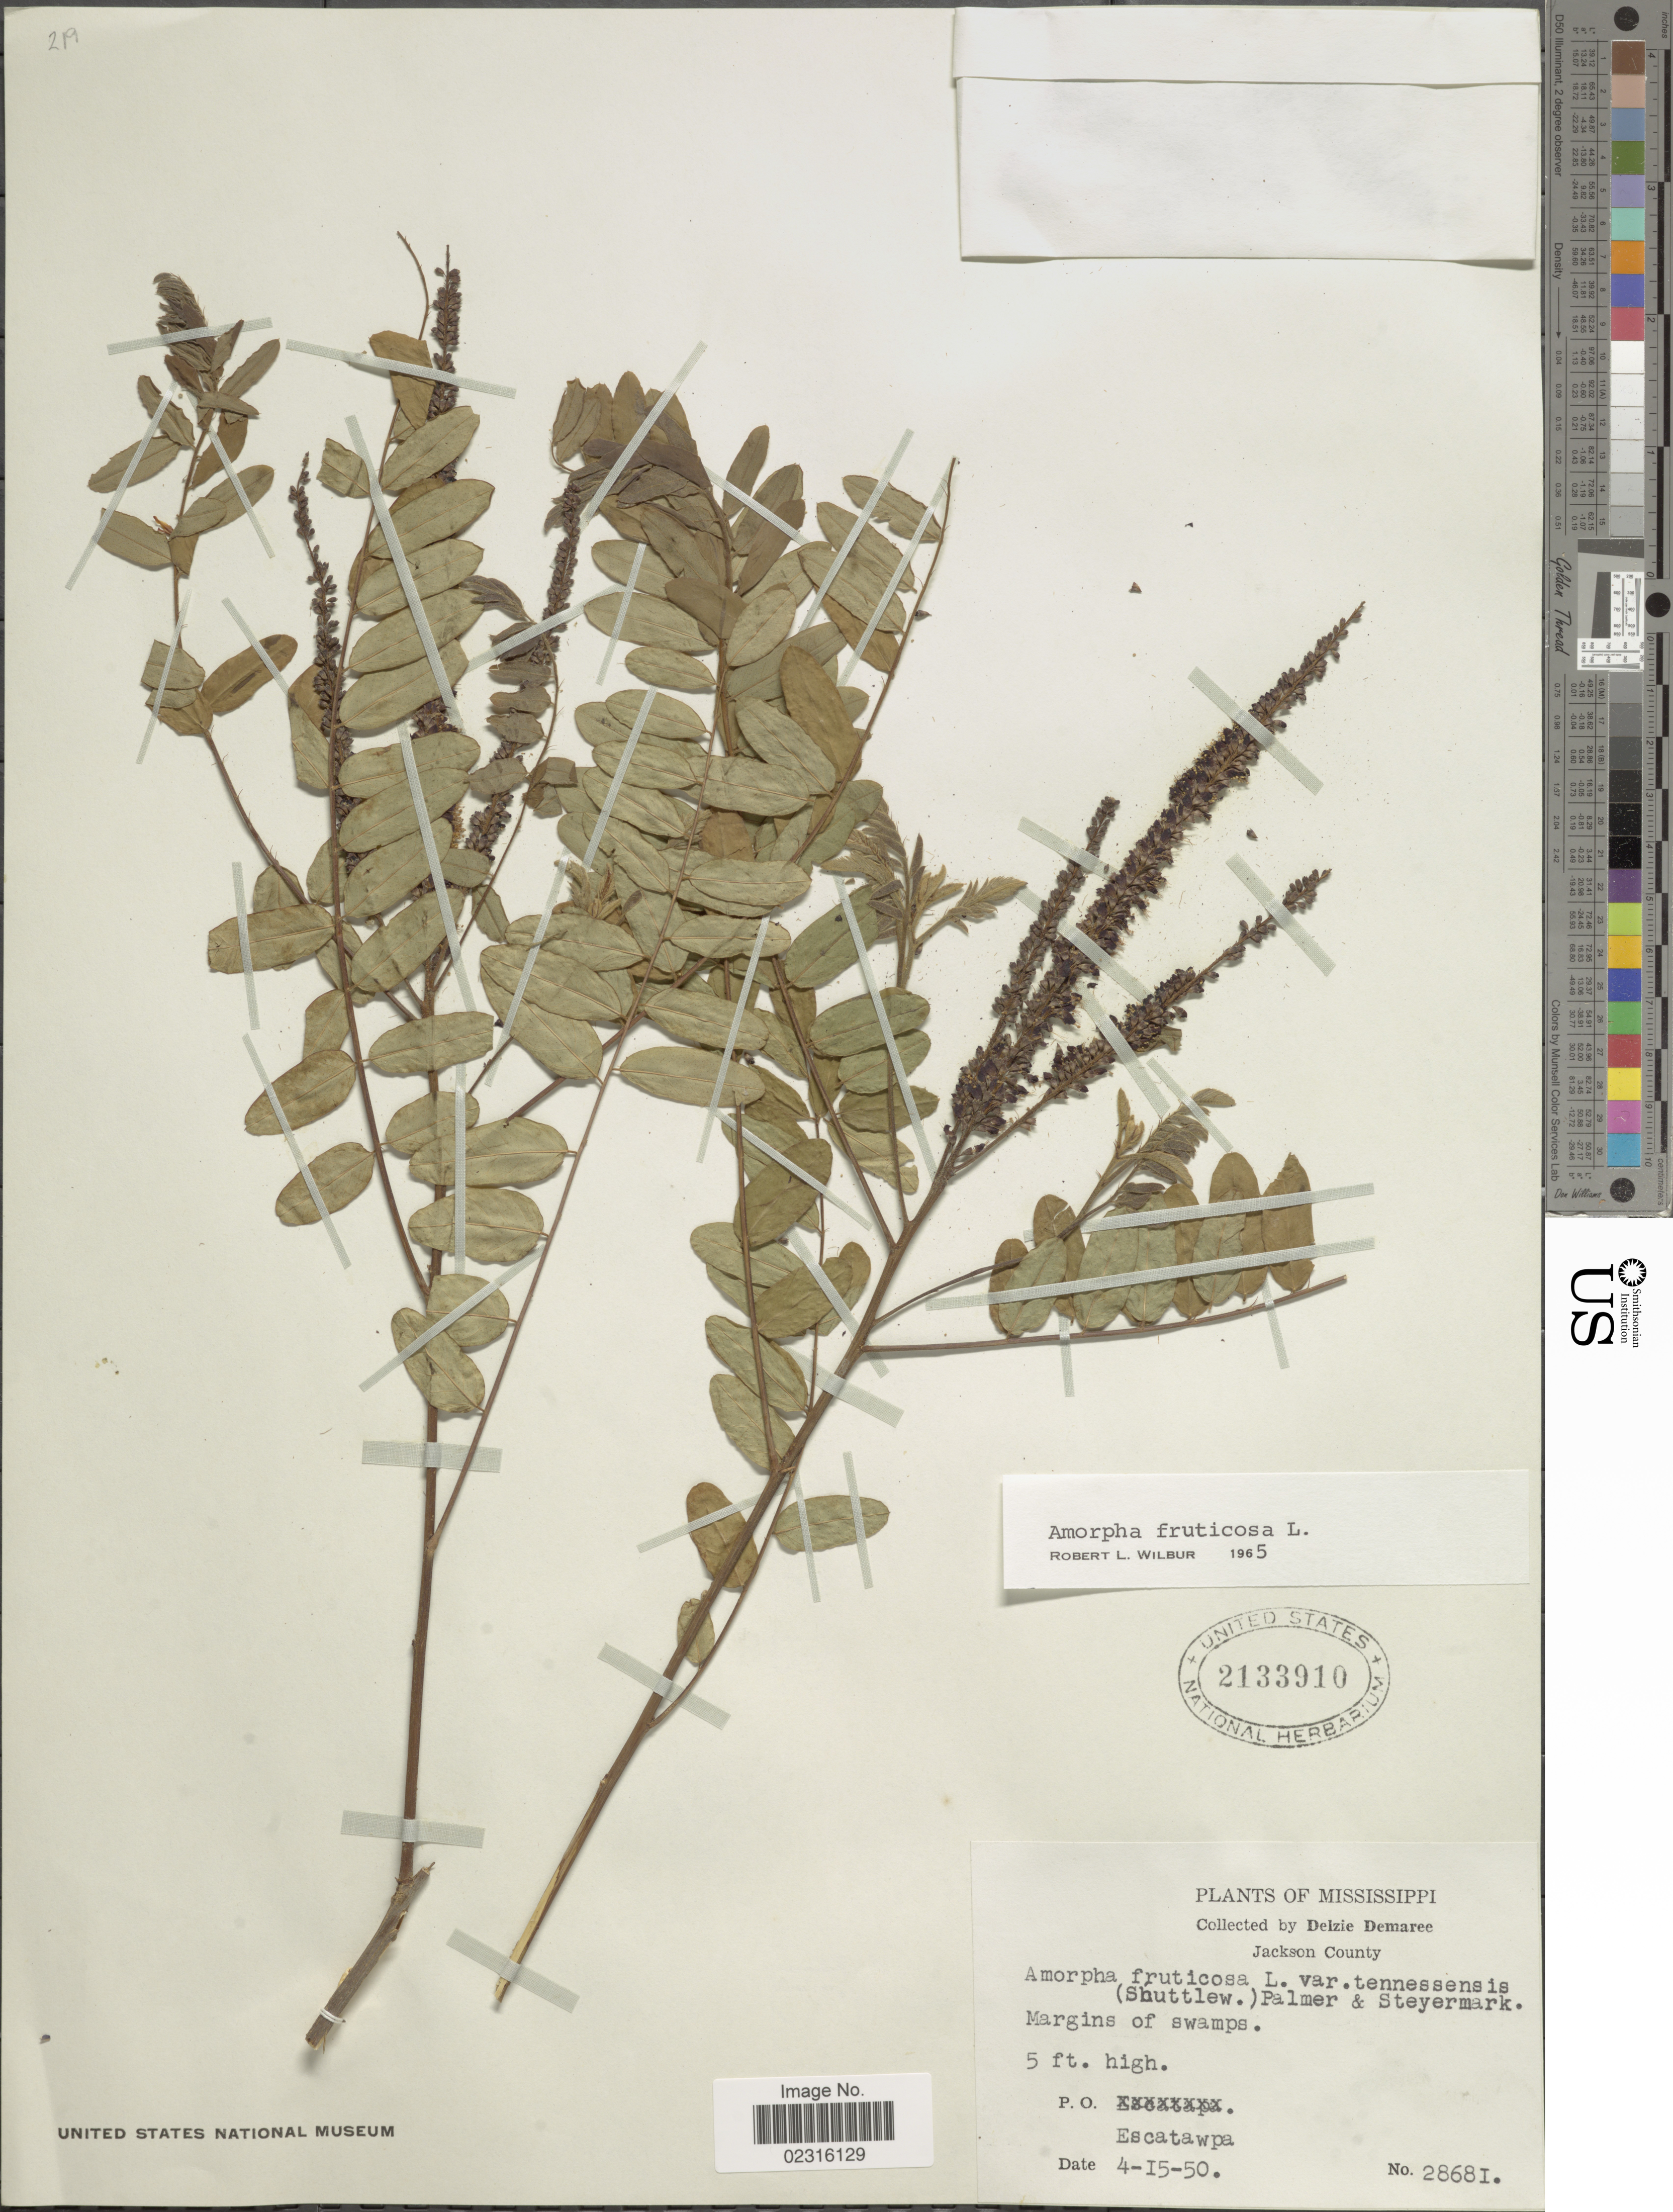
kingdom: Plantae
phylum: Tracheophyta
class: Magnoliopsida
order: Fabales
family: Fabaceae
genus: Amorpha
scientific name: Amorpha fruticosa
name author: L.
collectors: D. Demaree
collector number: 2868I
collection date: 1950-04-15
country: United States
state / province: Mississippi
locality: Jackson County, P.O. Escatawpa.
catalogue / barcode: US 2133910